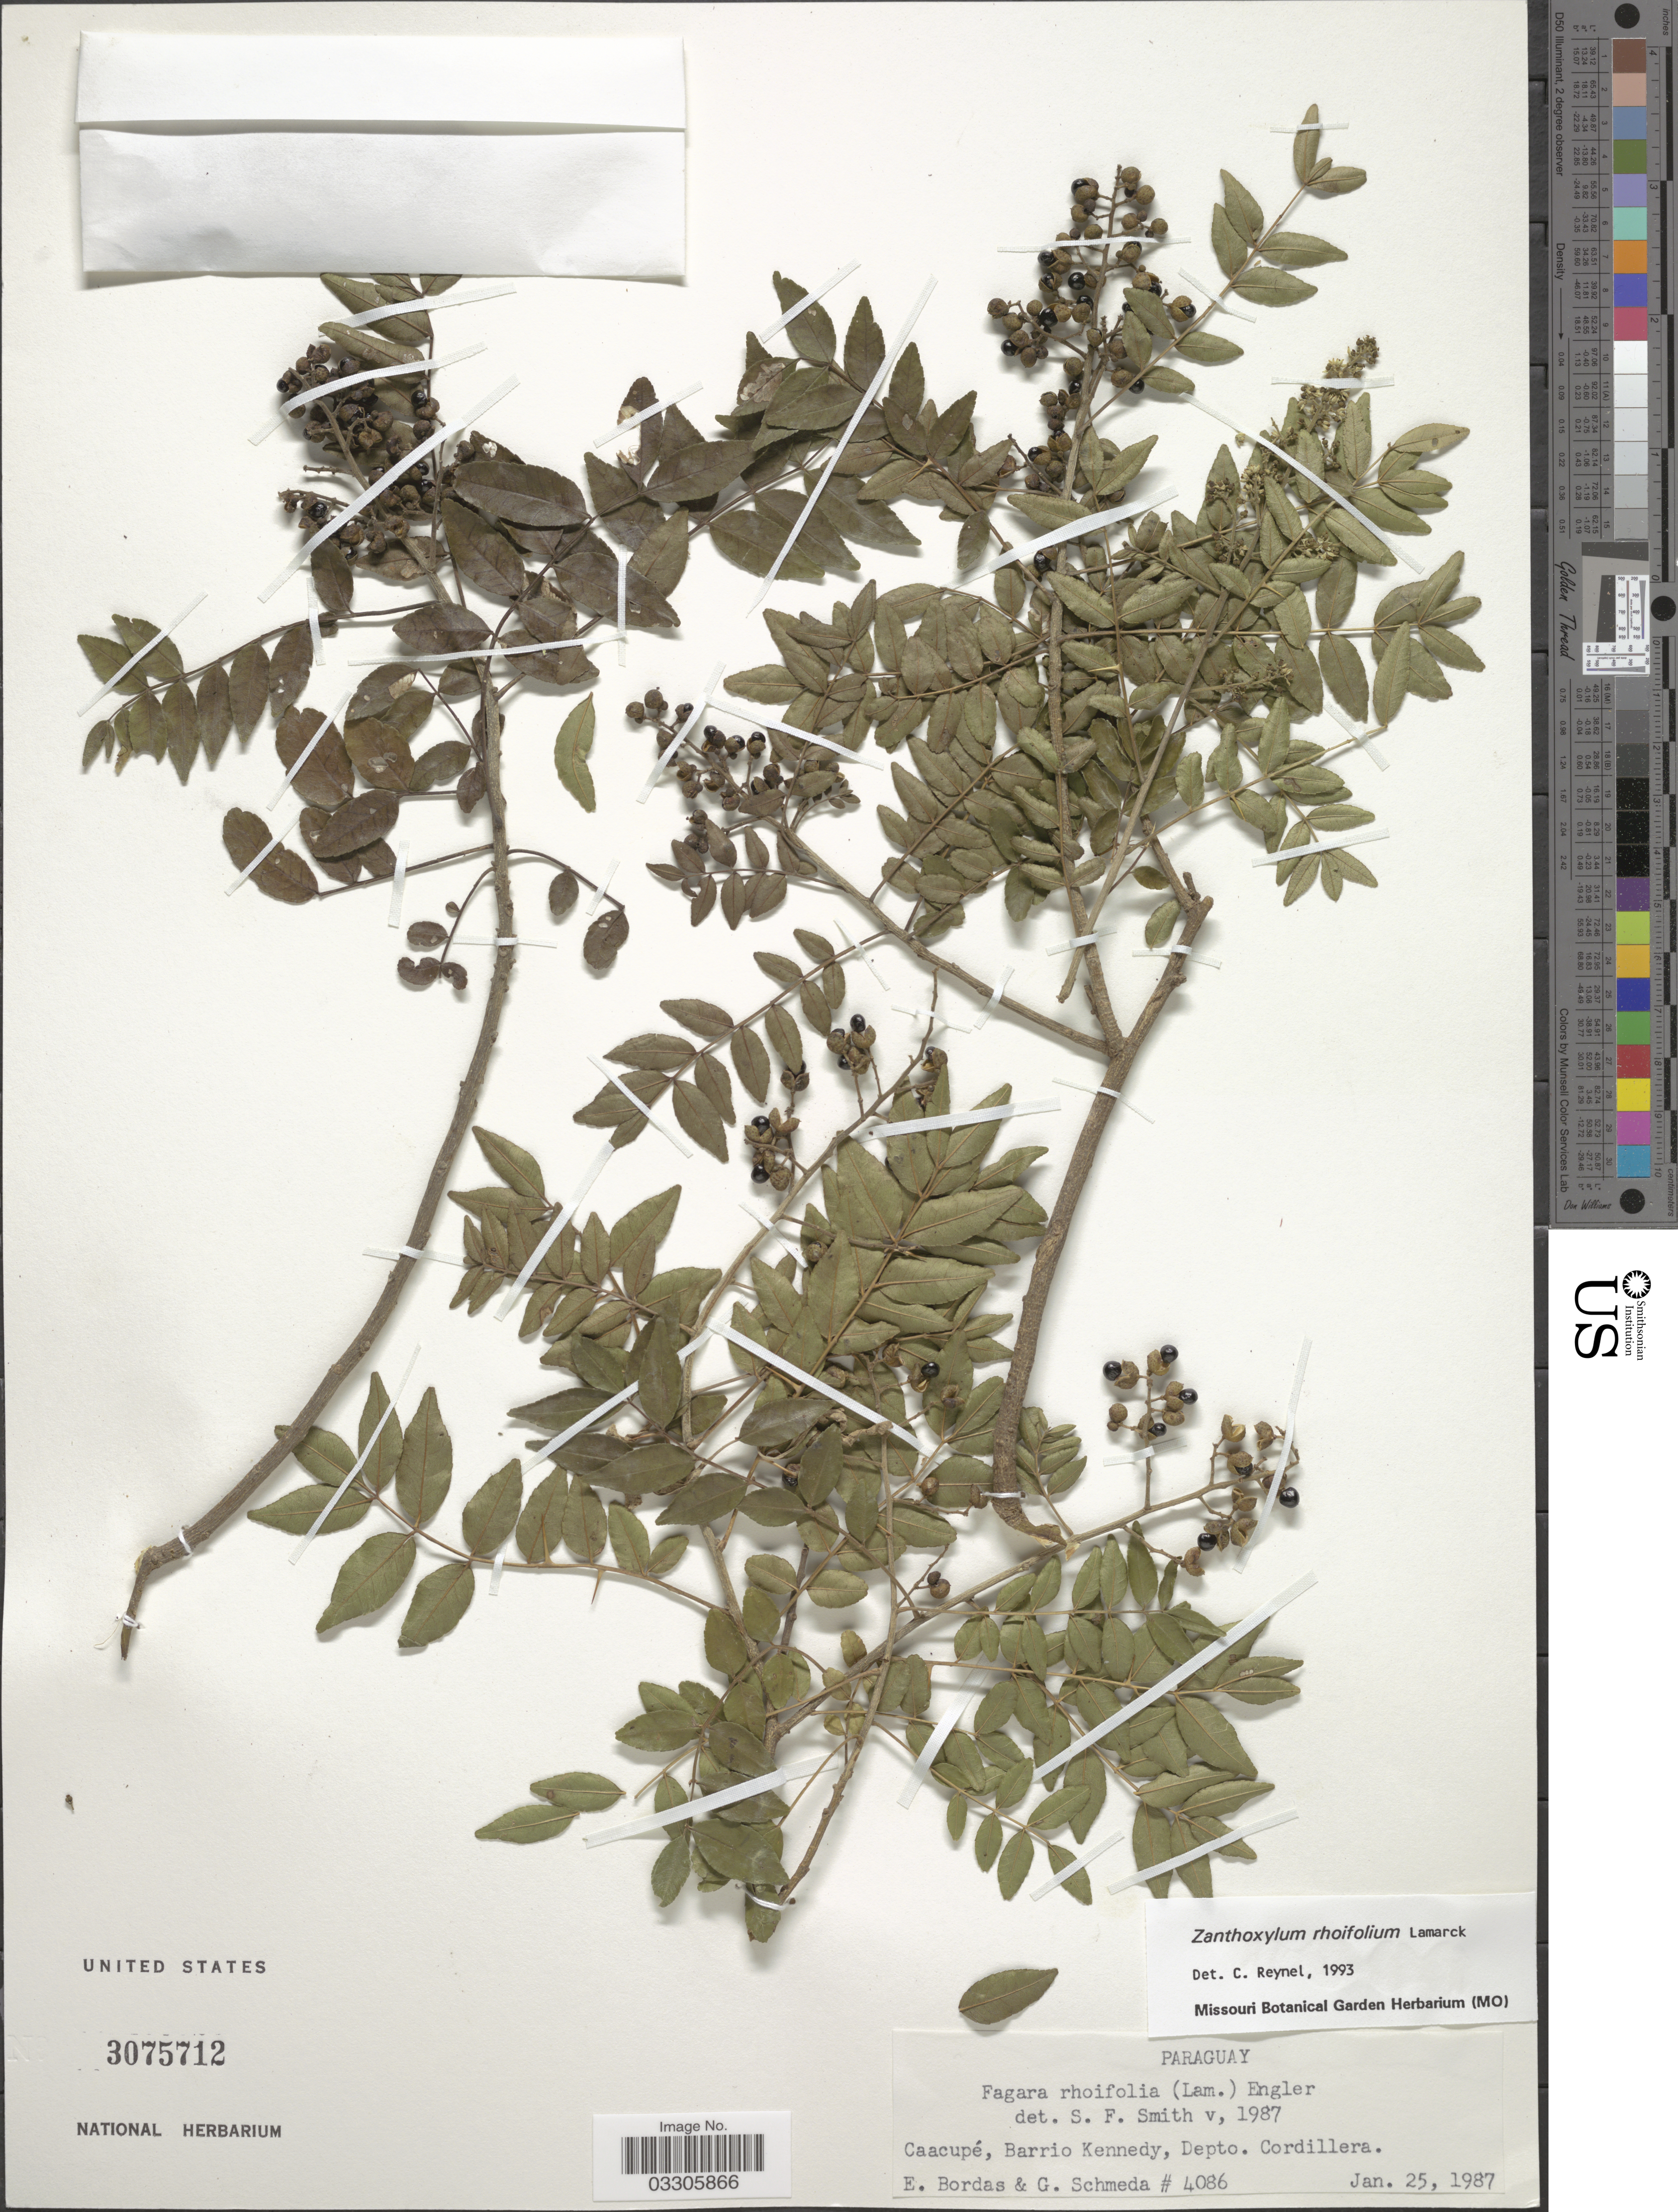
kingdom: Plantae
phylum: Tracheophyta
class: Magnoliopsida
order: Sapindales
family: Rutaceae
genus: Zanthoxylum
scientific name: Zanthoxylum rhoifolium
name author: Lam.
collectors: E. Bordas & G. Schmeda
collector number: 4086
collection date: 1987-01-25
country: Paraguay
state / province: Cordillera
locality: Caacupé, Barrio Kennedy, Depto. Cordillera.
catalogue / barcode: US 3075712